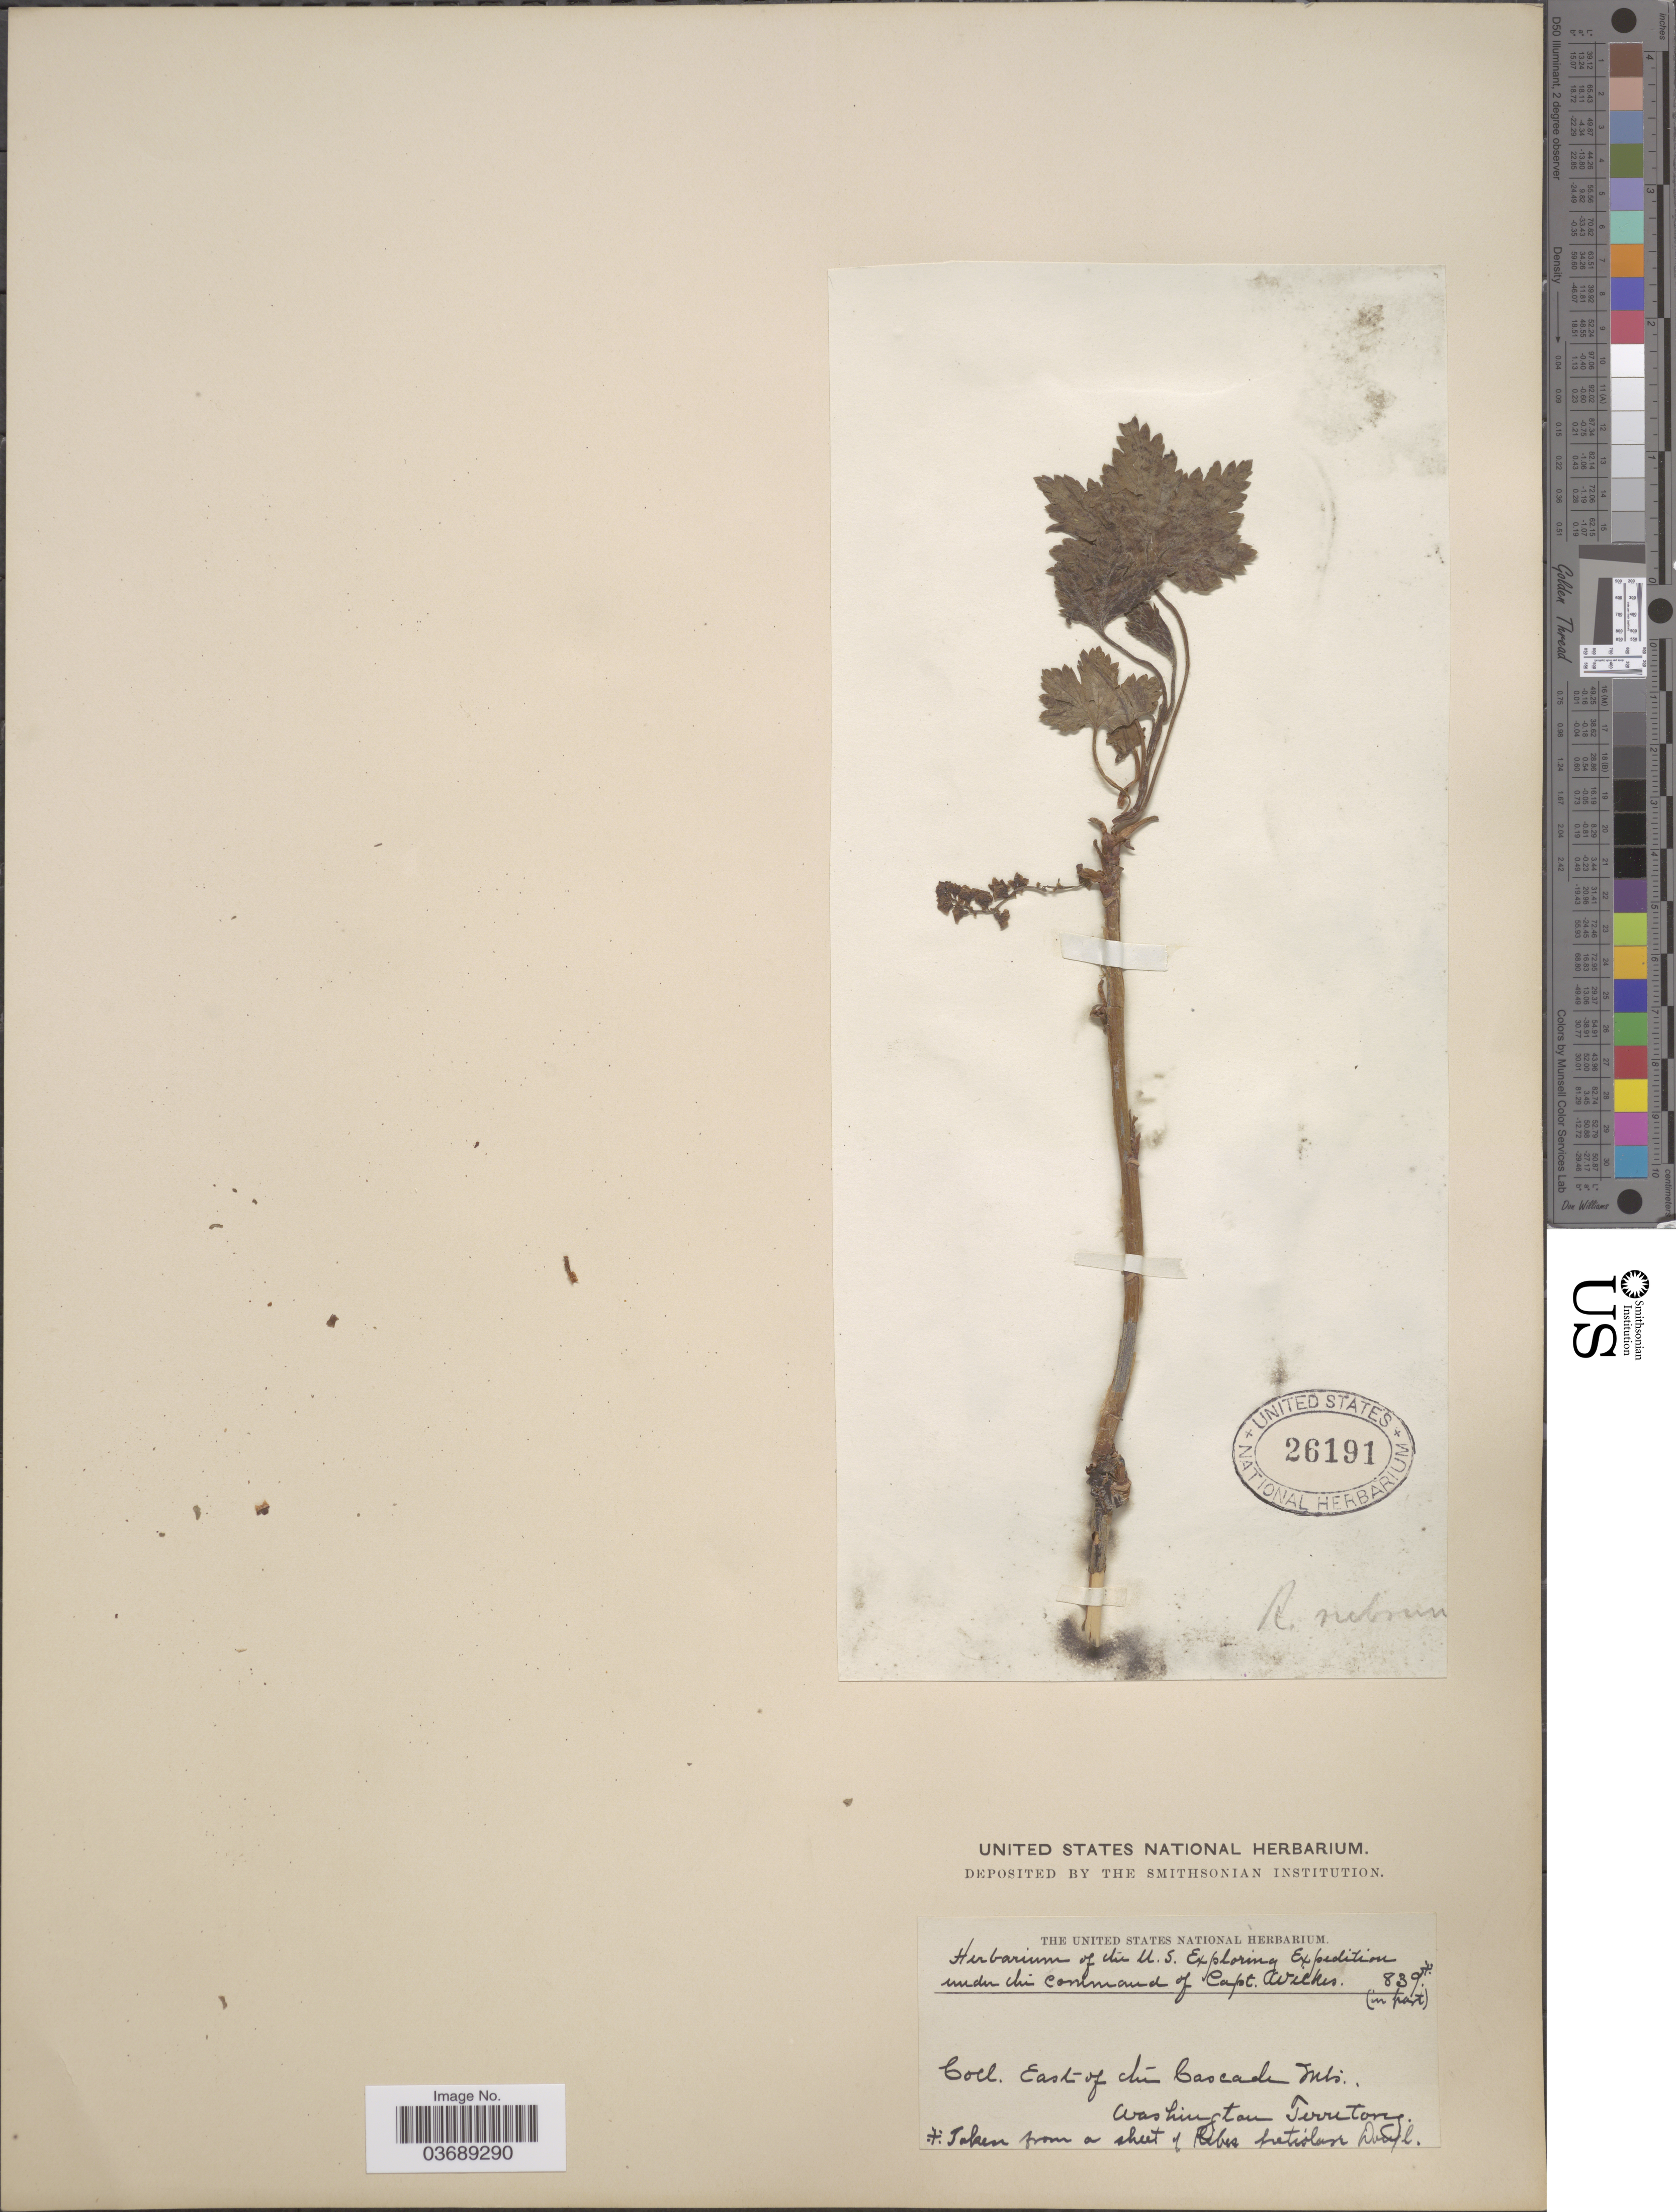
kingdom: Plantae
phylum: Tracheophyta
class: Magnoliopsida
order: Saxifragales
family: Grossulariaceae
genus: Ribes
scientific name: Ribes triste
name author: Pall.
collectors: Ex herb. of the U. S. Exploring Expedition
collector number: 839?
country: United States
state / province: Washington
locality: East of the Cascade Mts. Washington Territory.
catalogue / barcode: US 26191